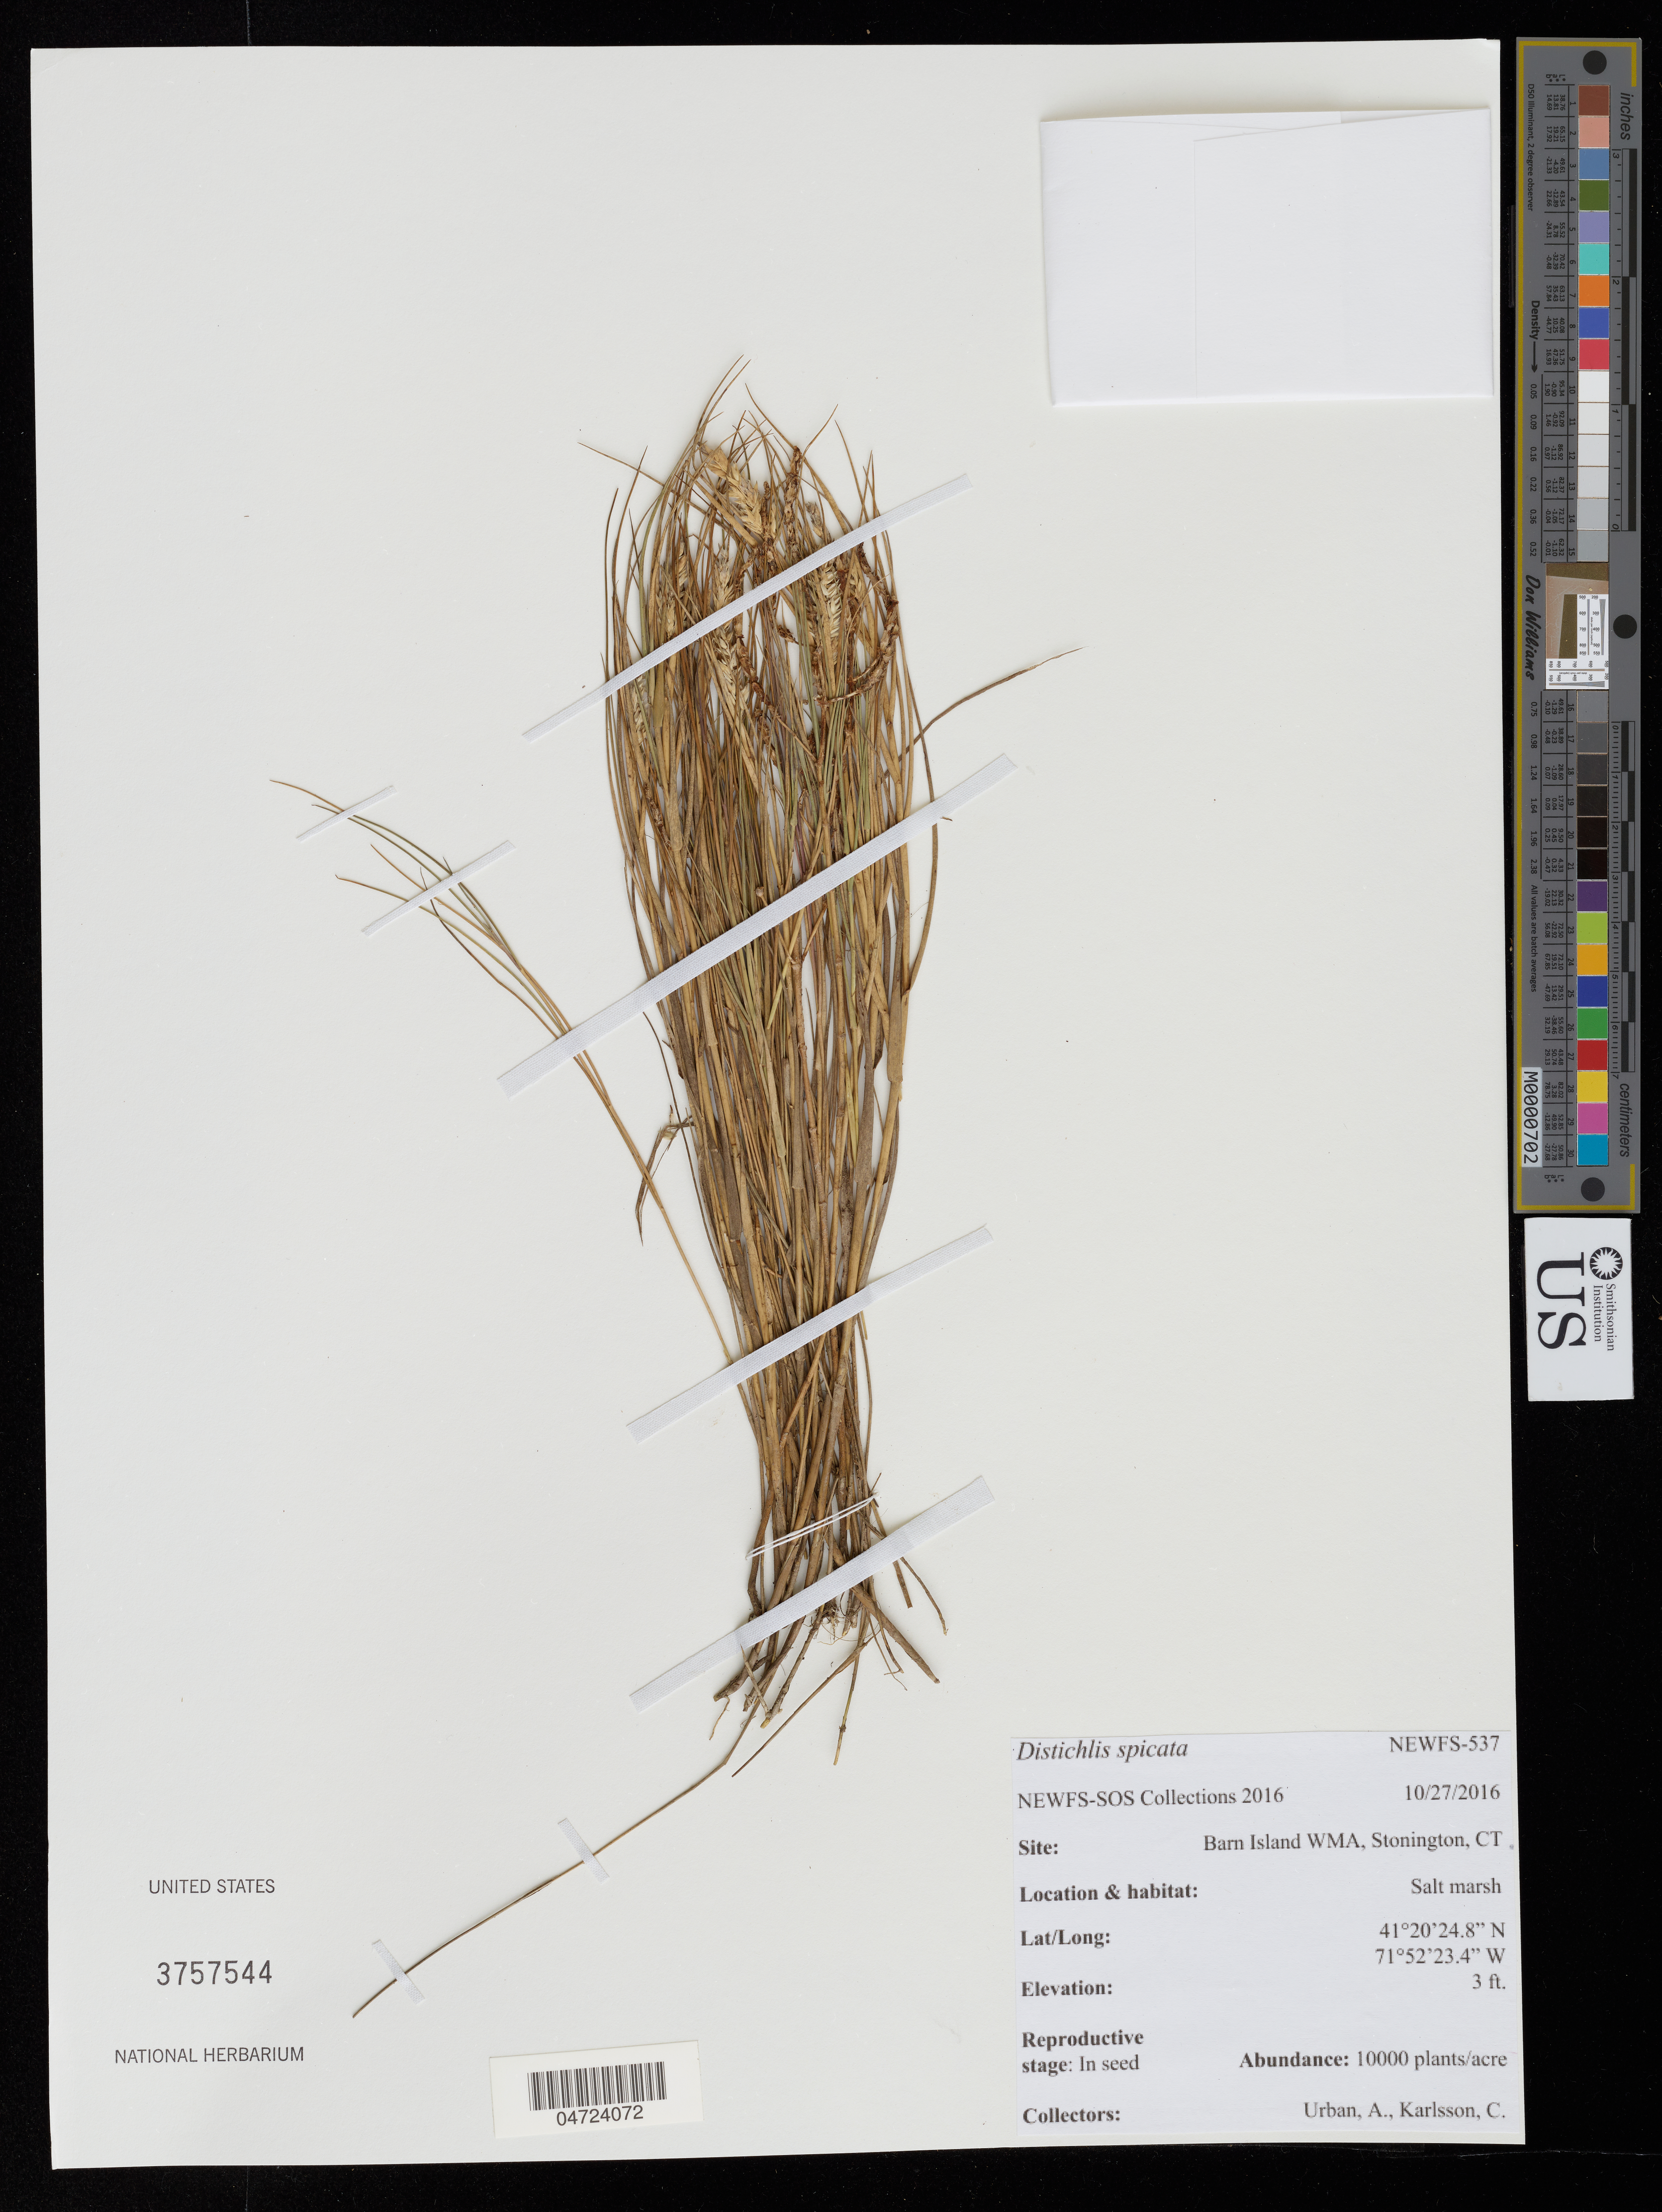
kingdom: Plantae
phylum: Tracheophyta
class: Liliopsida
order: Poales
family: Poaceae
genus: Distichlis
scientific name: Distichlis spicata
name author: (L.) Greene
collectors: A. Urban & C. Karlsson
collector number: NEWFS-537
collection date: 2016-10-27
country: United States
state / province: Connecticut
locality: Site: Barn Island WMA, Stonington.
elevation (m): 1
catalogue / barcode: US 3757544